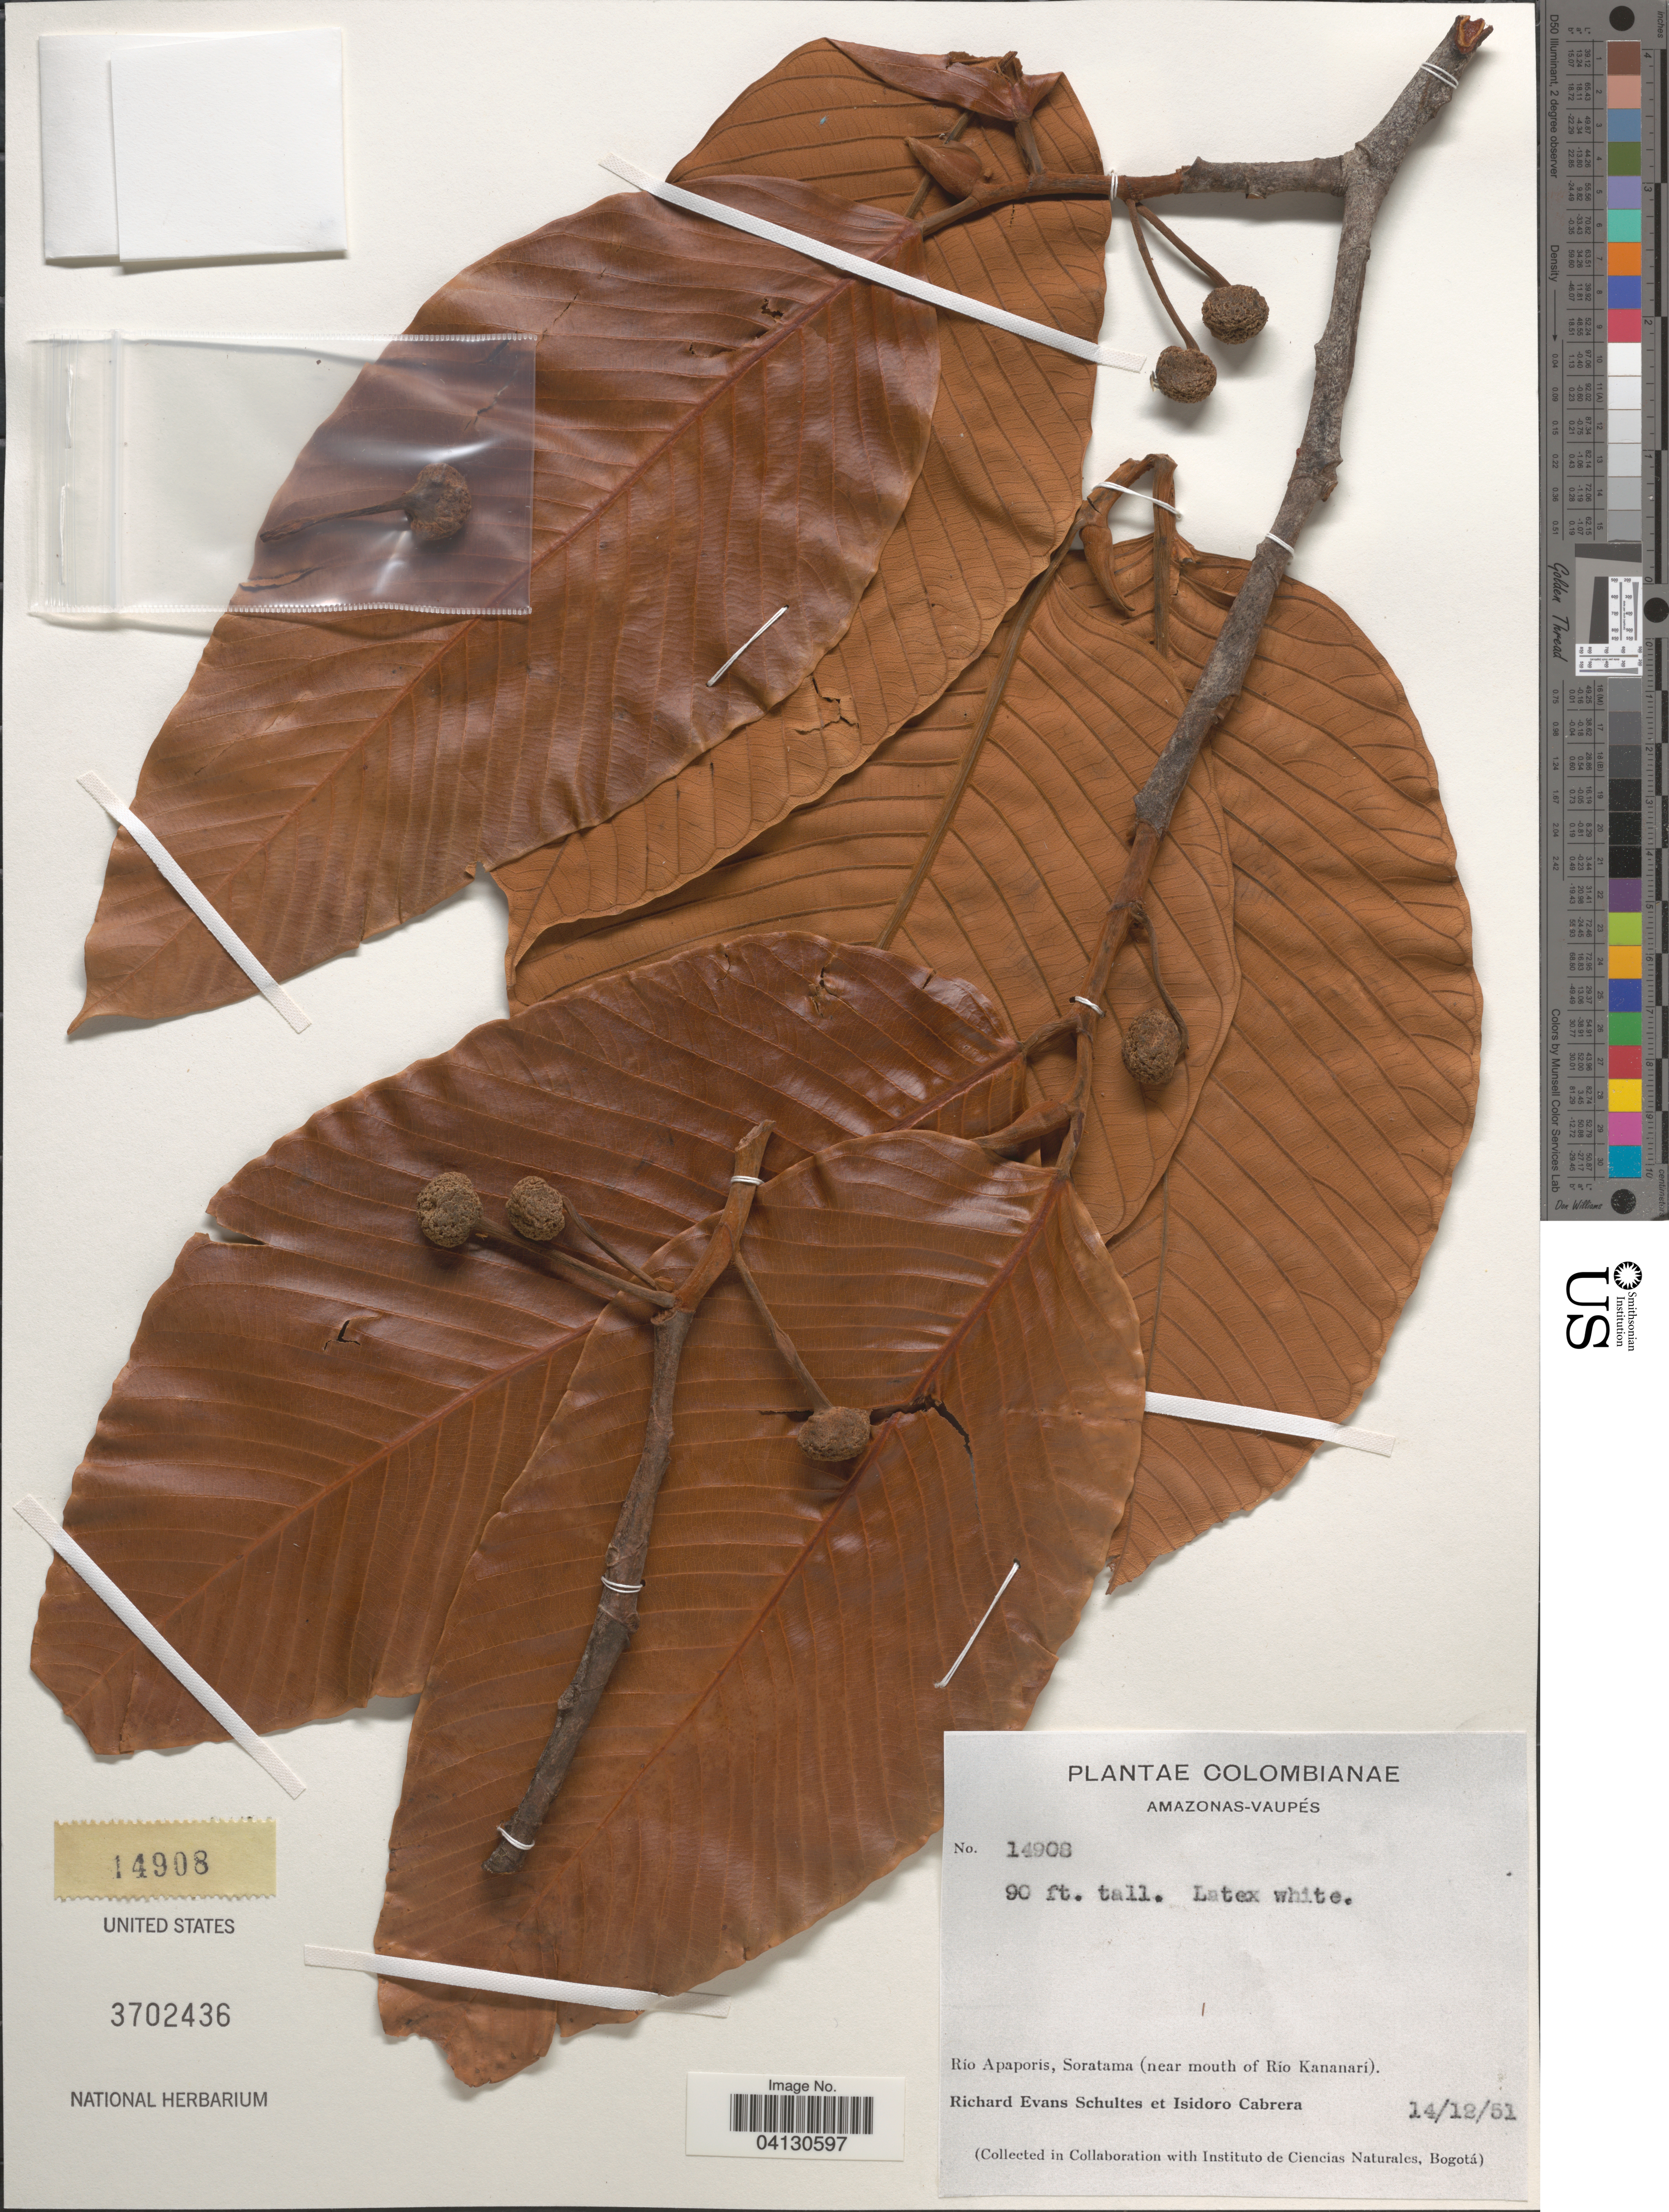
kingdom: Plantae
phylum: Tracheophyta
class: Magnoliopsida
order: Rosales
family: Moraceae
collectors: R. E. Schultes & I. Cabrera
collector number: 14908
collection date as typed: Transcribed d/m/y: 14/12/51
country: Colombia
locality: Amazonas-Vaupés. Río Apaporis, Soratama (near mouth of Río Kananarí).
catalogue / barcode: US 3702436